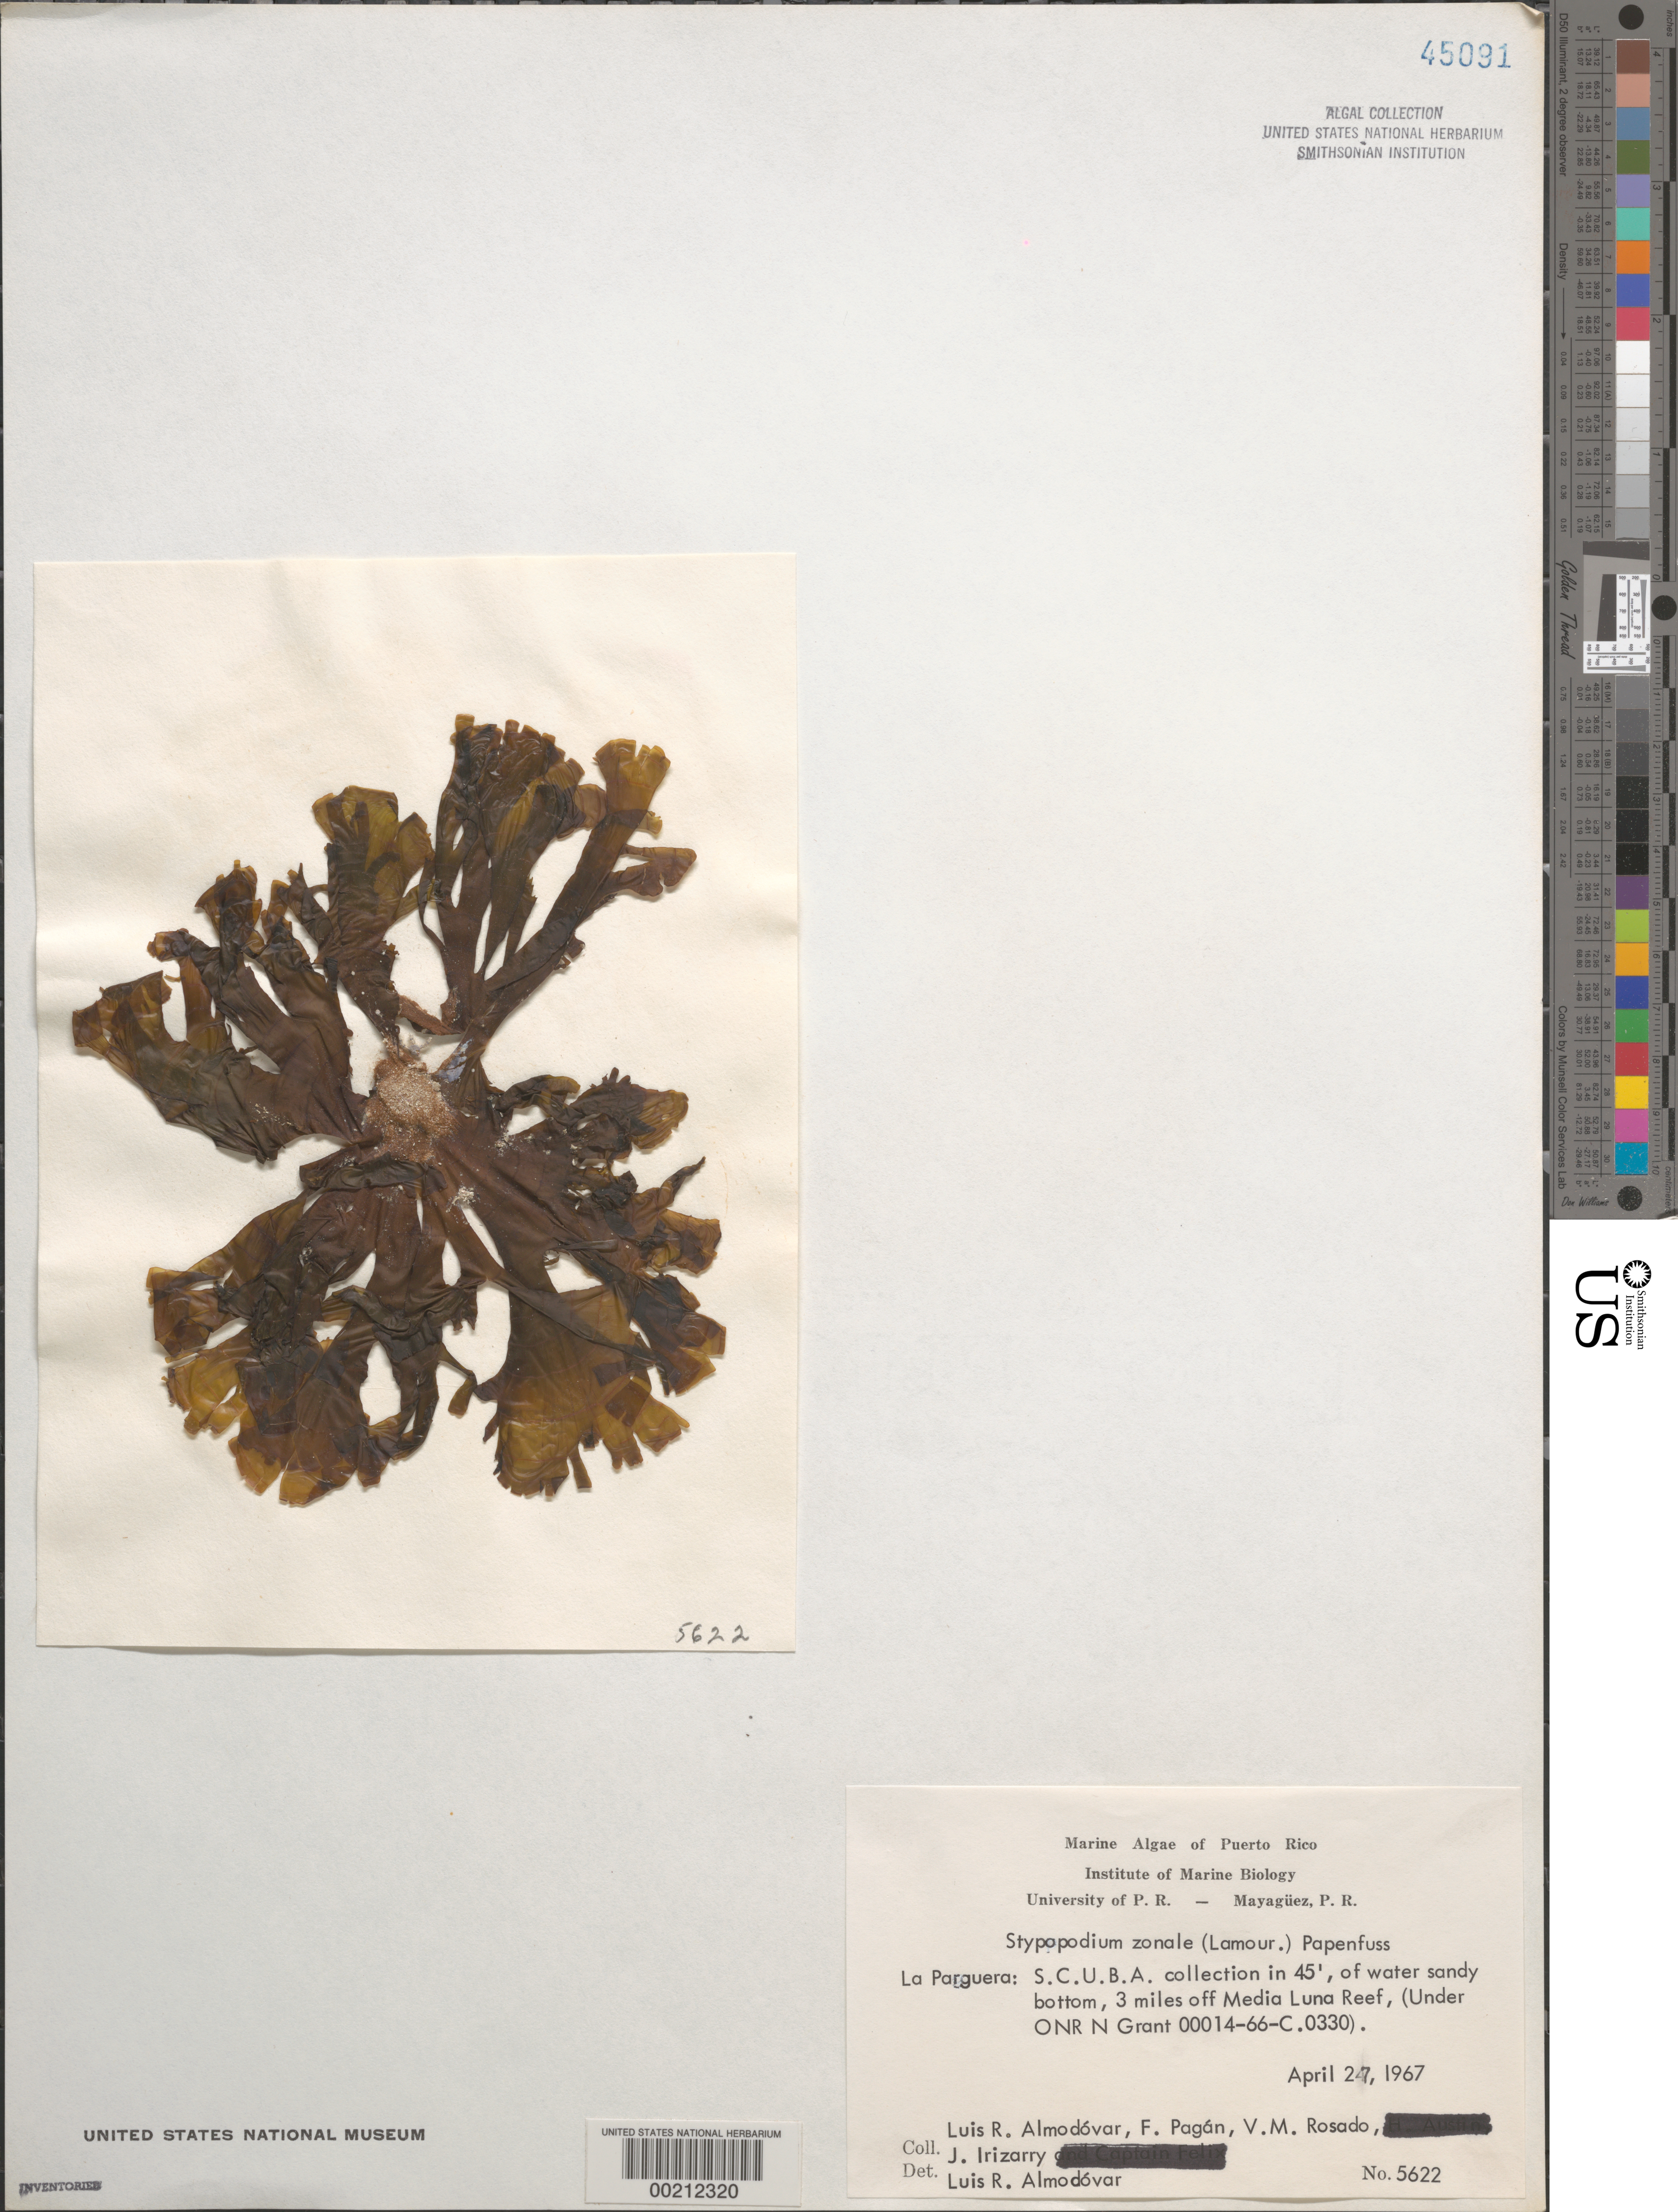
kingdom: Chromista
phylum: Ochrophyta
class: Phaeophyceae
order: Dictyotales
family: Dictyotaceae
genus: Stypopodium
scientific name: Stypopodium zonale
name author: (J.V.Lamouroux) Papenf.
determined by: Almodovar, L. R.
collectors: L. Almodovar, F. Pagan, V. Rosado & J. Irizarry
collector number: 5622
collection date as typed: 27 Apr 1967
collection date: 1967-04-27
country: Puerto Rico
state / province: Lajas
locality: La Parguera, 3 miles off Media Luna Reef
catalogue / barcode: US 45091